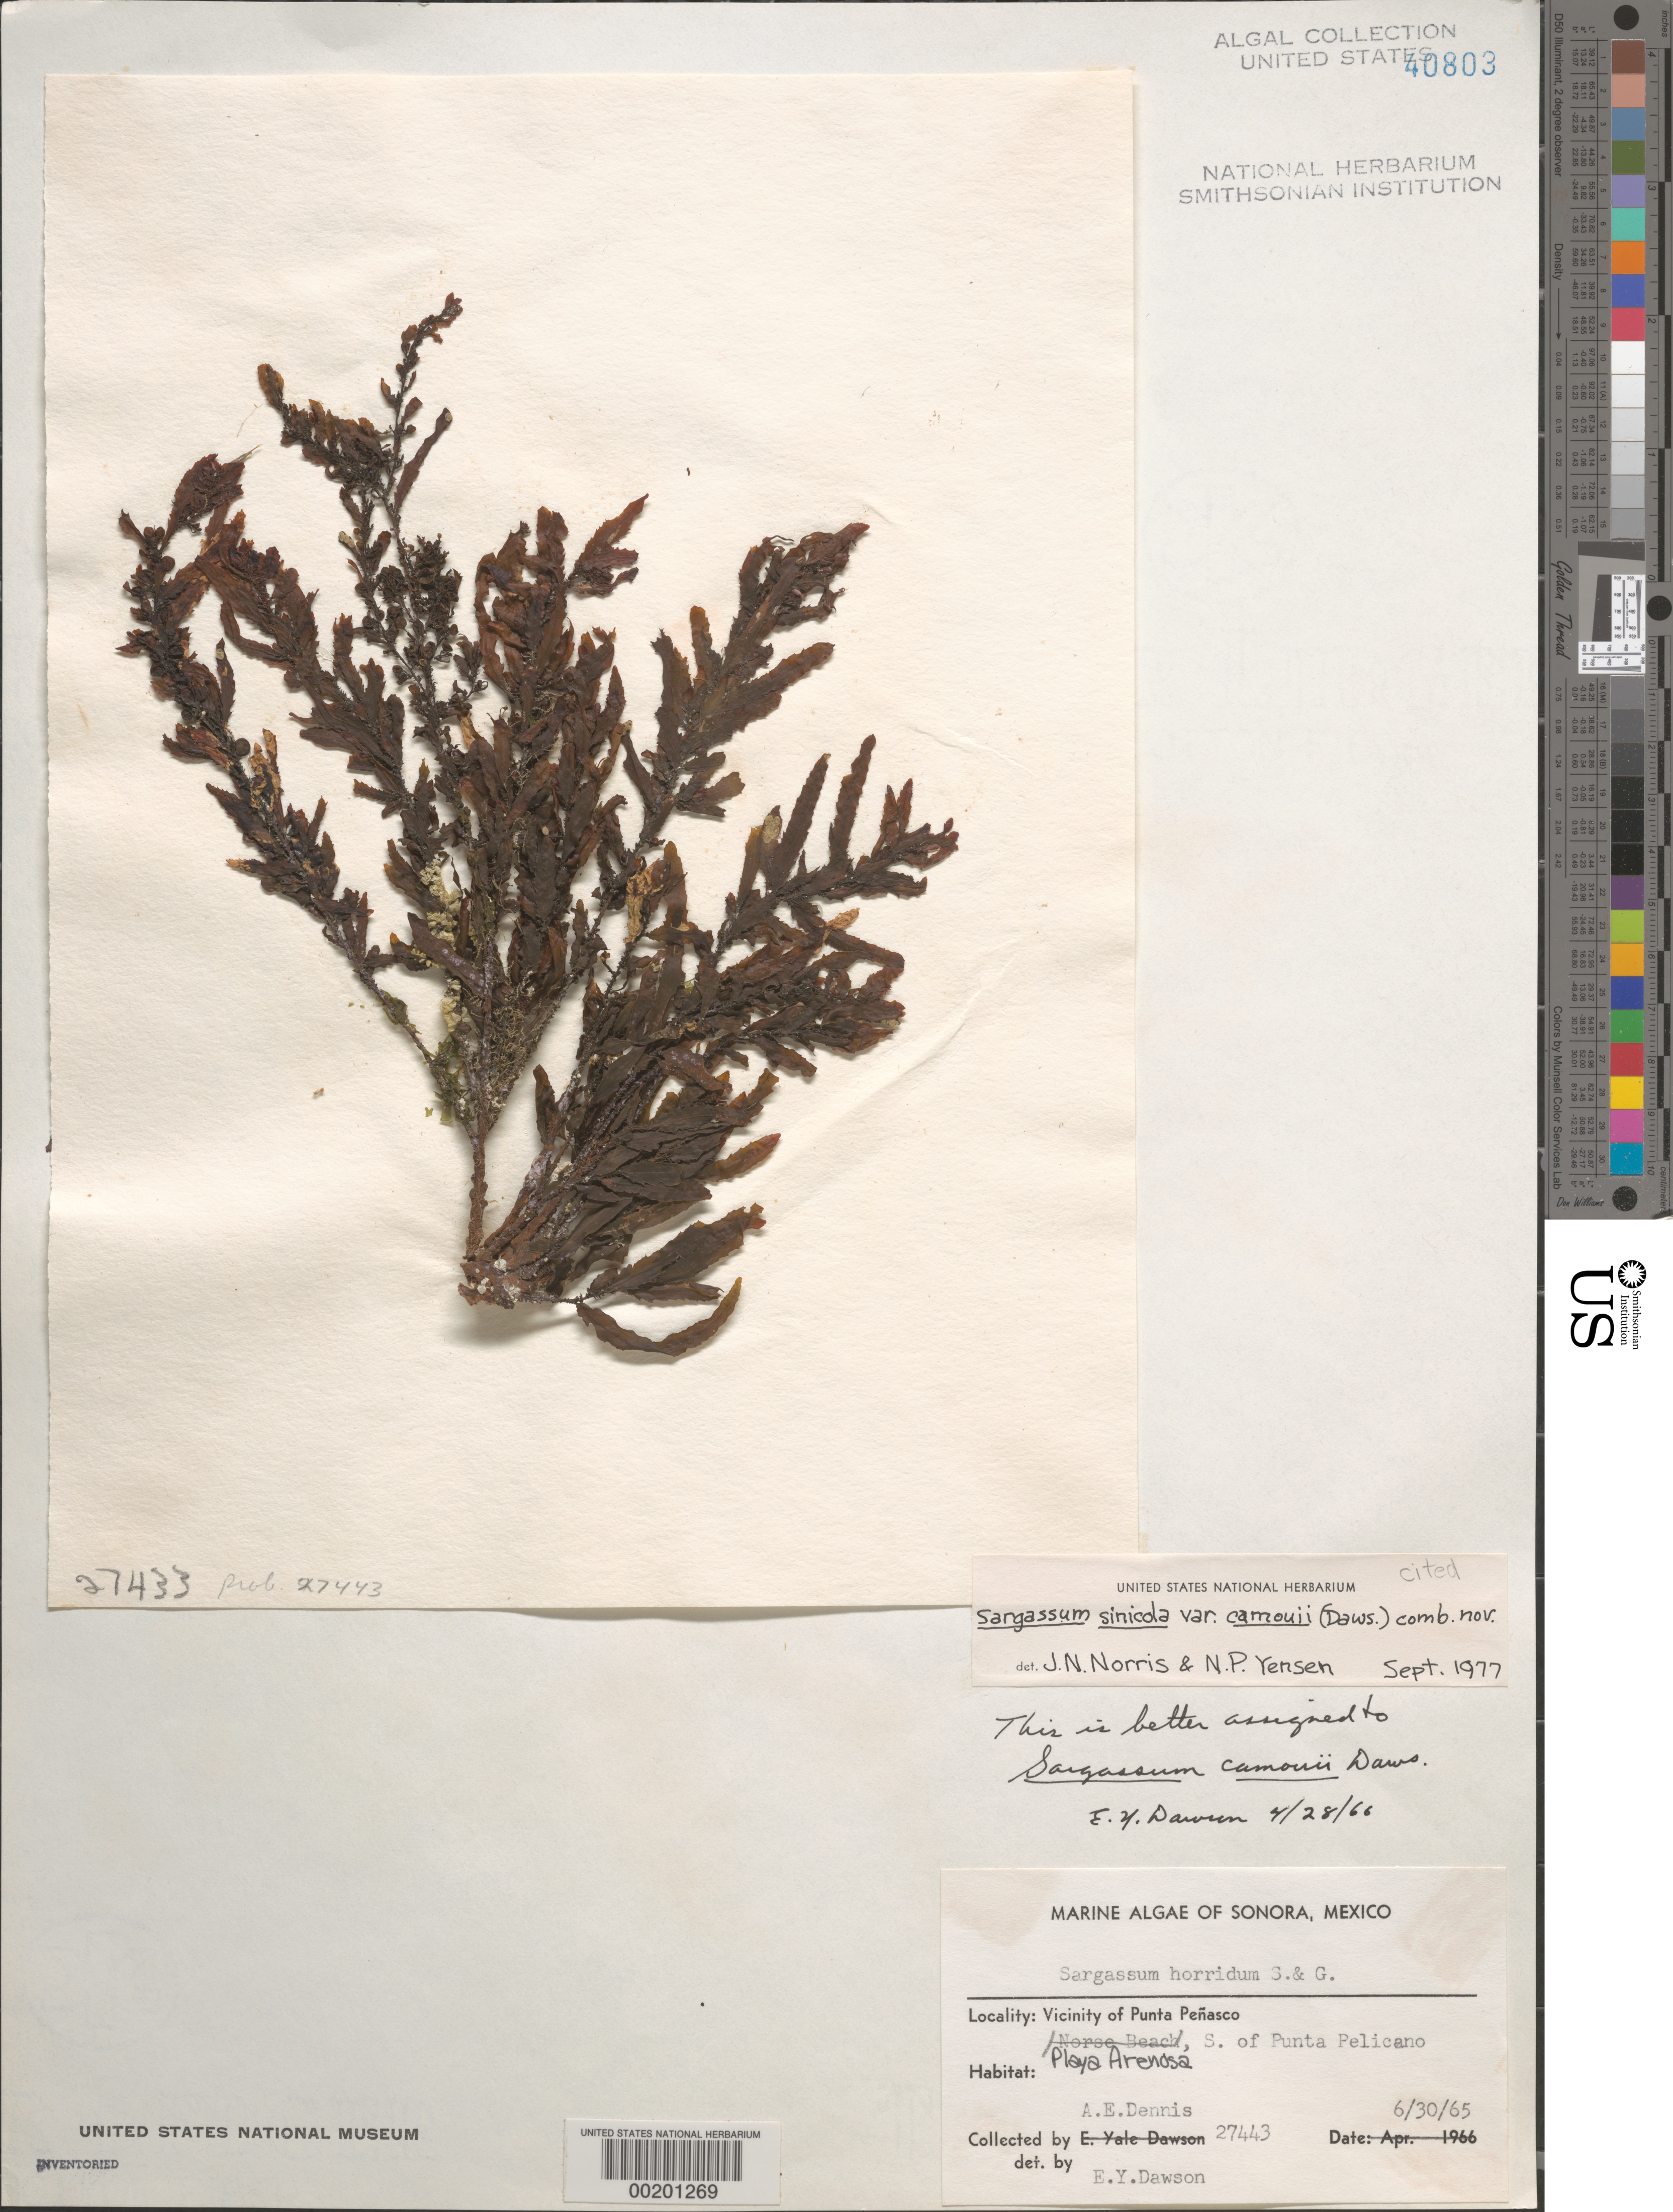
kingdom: Chromista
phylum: Ochrophyta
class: Phaeophyceae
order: Fucales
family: Sargassaceae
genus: Sargassum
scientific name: Sargassum sinicola var. camouii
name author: (E.Y. Dawson) J.N. Norris & Yensen in McCourt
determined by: Norris, J. N.; Yensen, N. P.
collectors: A. Dennis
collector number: EYD 27443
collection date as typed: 30 Jun 1965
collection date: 1965-06-30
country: Mexico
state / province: Sonora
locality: Playa Arenosa, south of Punta Pelicano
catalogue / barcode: US 40803